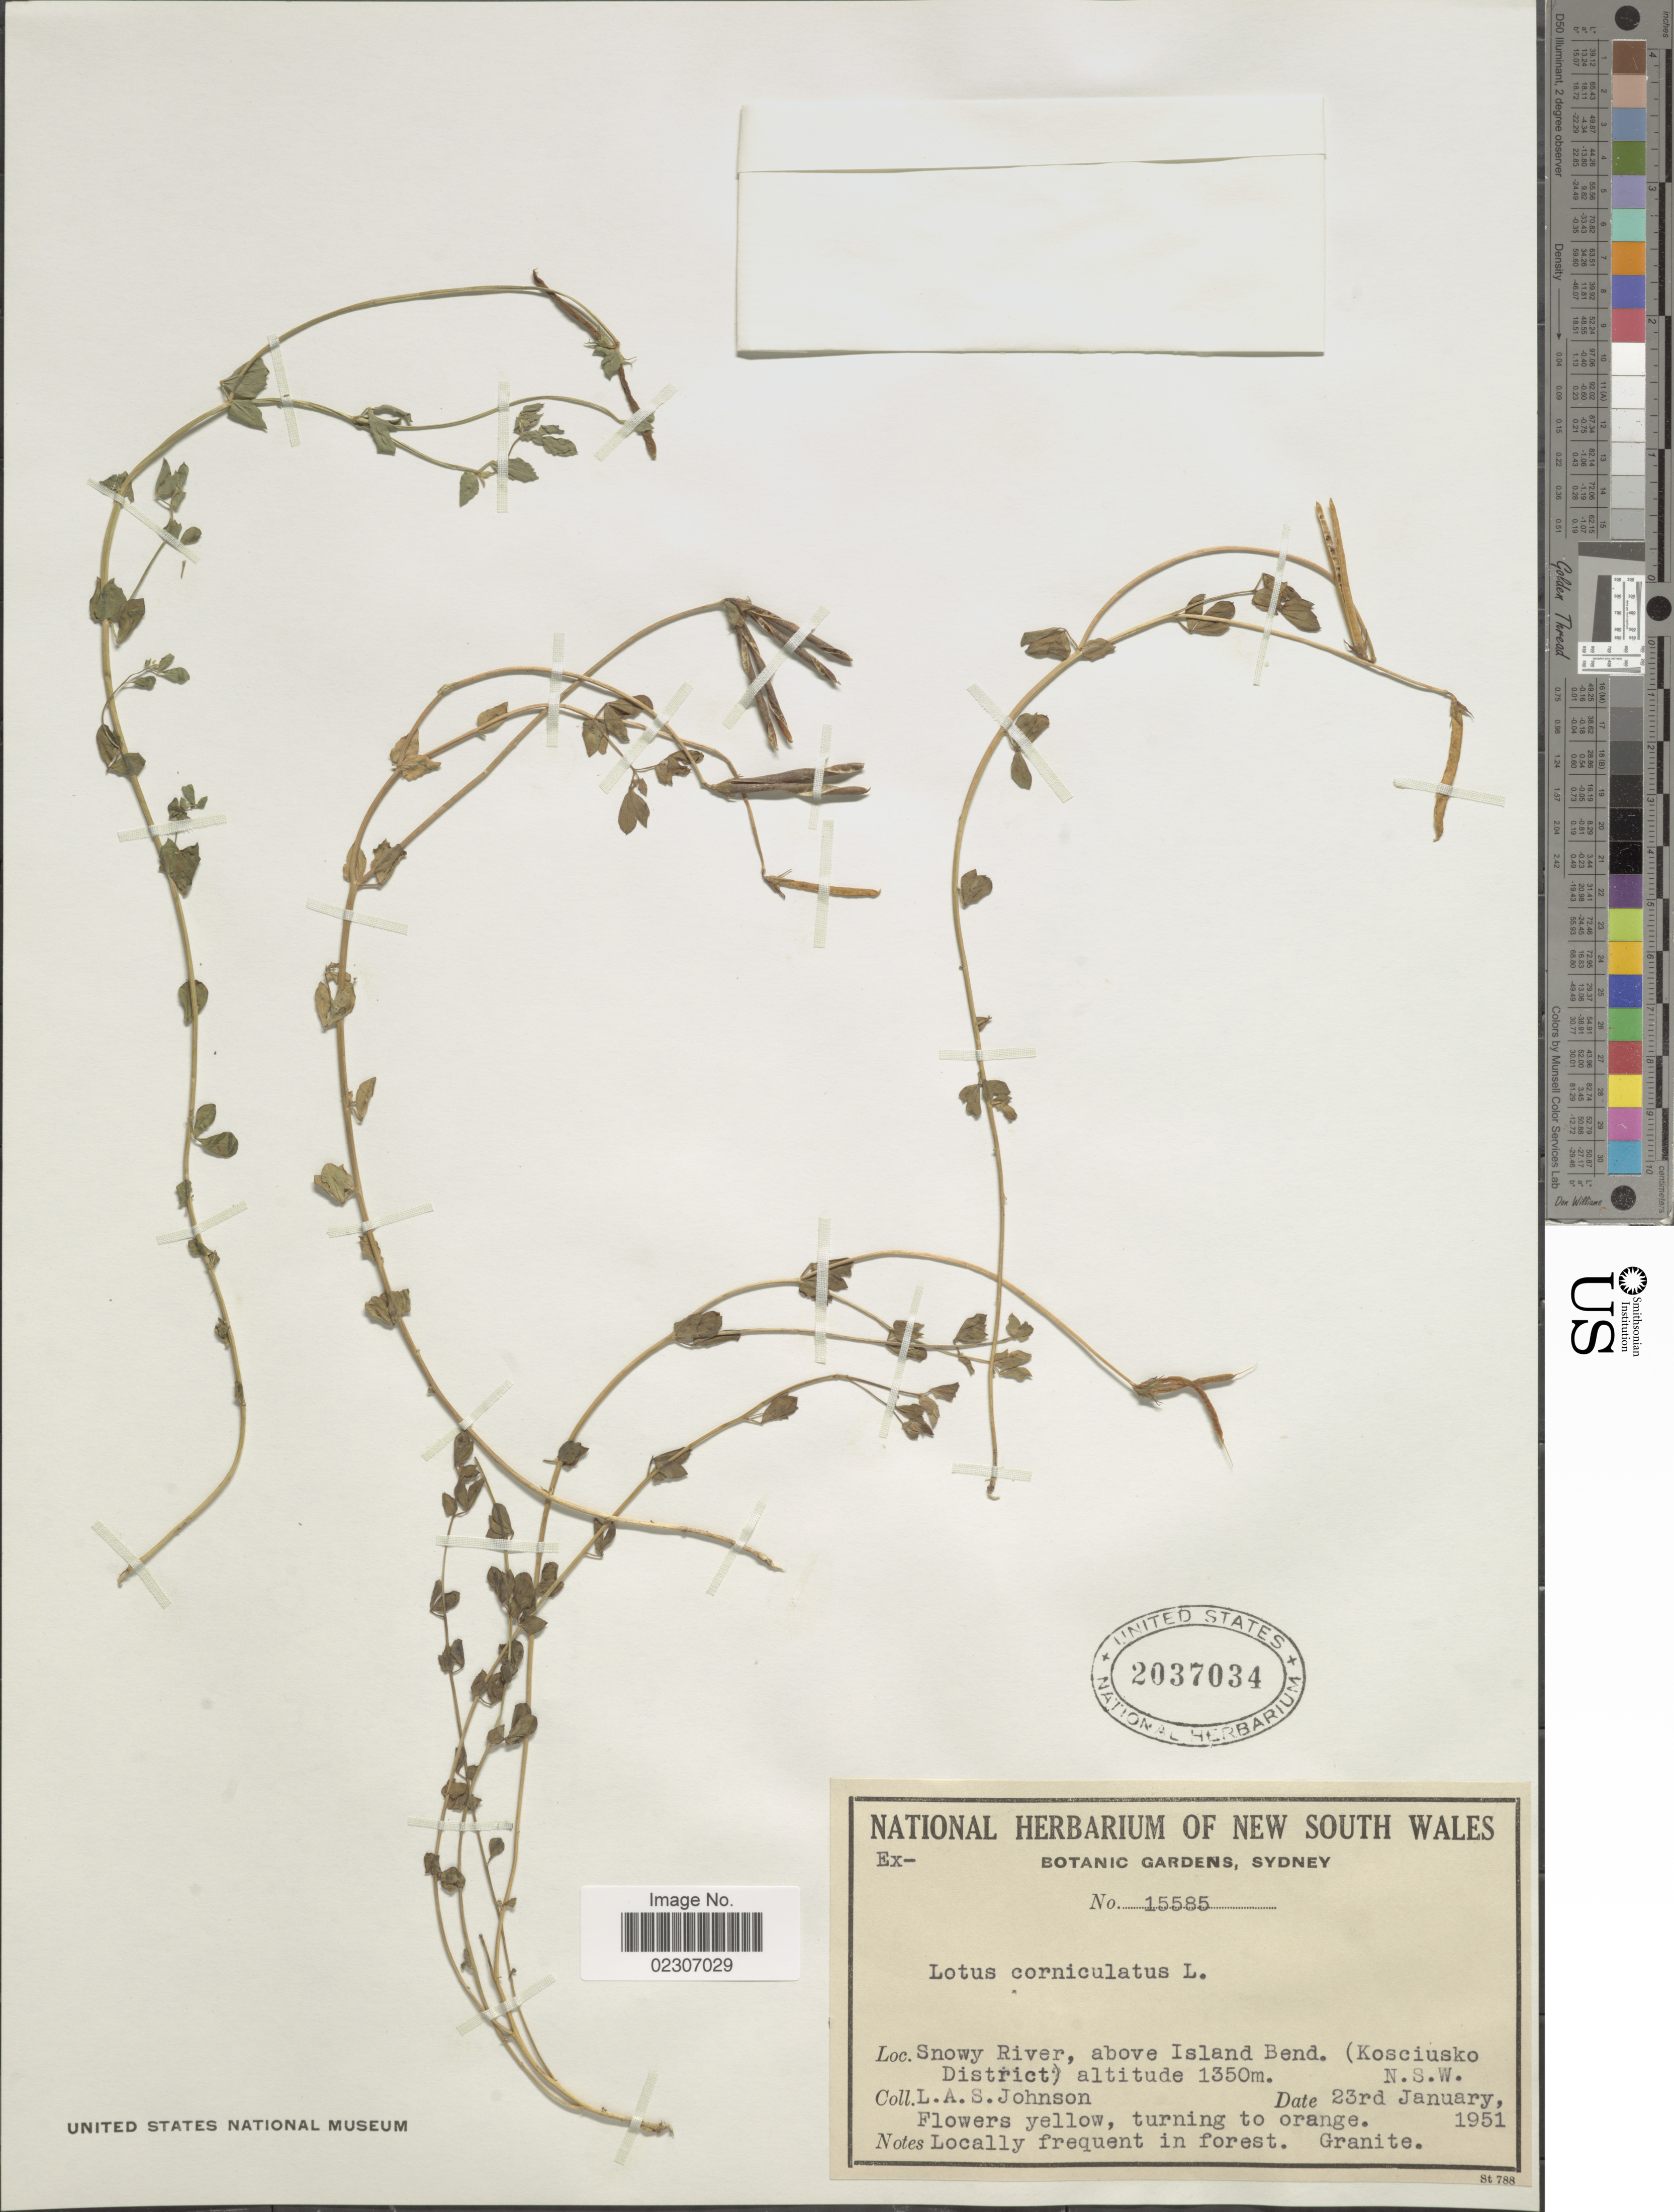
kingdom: Plantae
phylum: Tracheophyta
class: Magnoliopsida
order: Fabales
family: Fabaceae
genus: Lotus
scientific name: Lotus corniculatus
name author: L.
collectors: L. A. S. Johnson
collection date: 1951-01-23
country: Australia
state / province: New South Wales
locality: Snowy River, above Island Bend (Kosciusko District)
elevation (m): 1350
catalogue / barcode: US 2037034